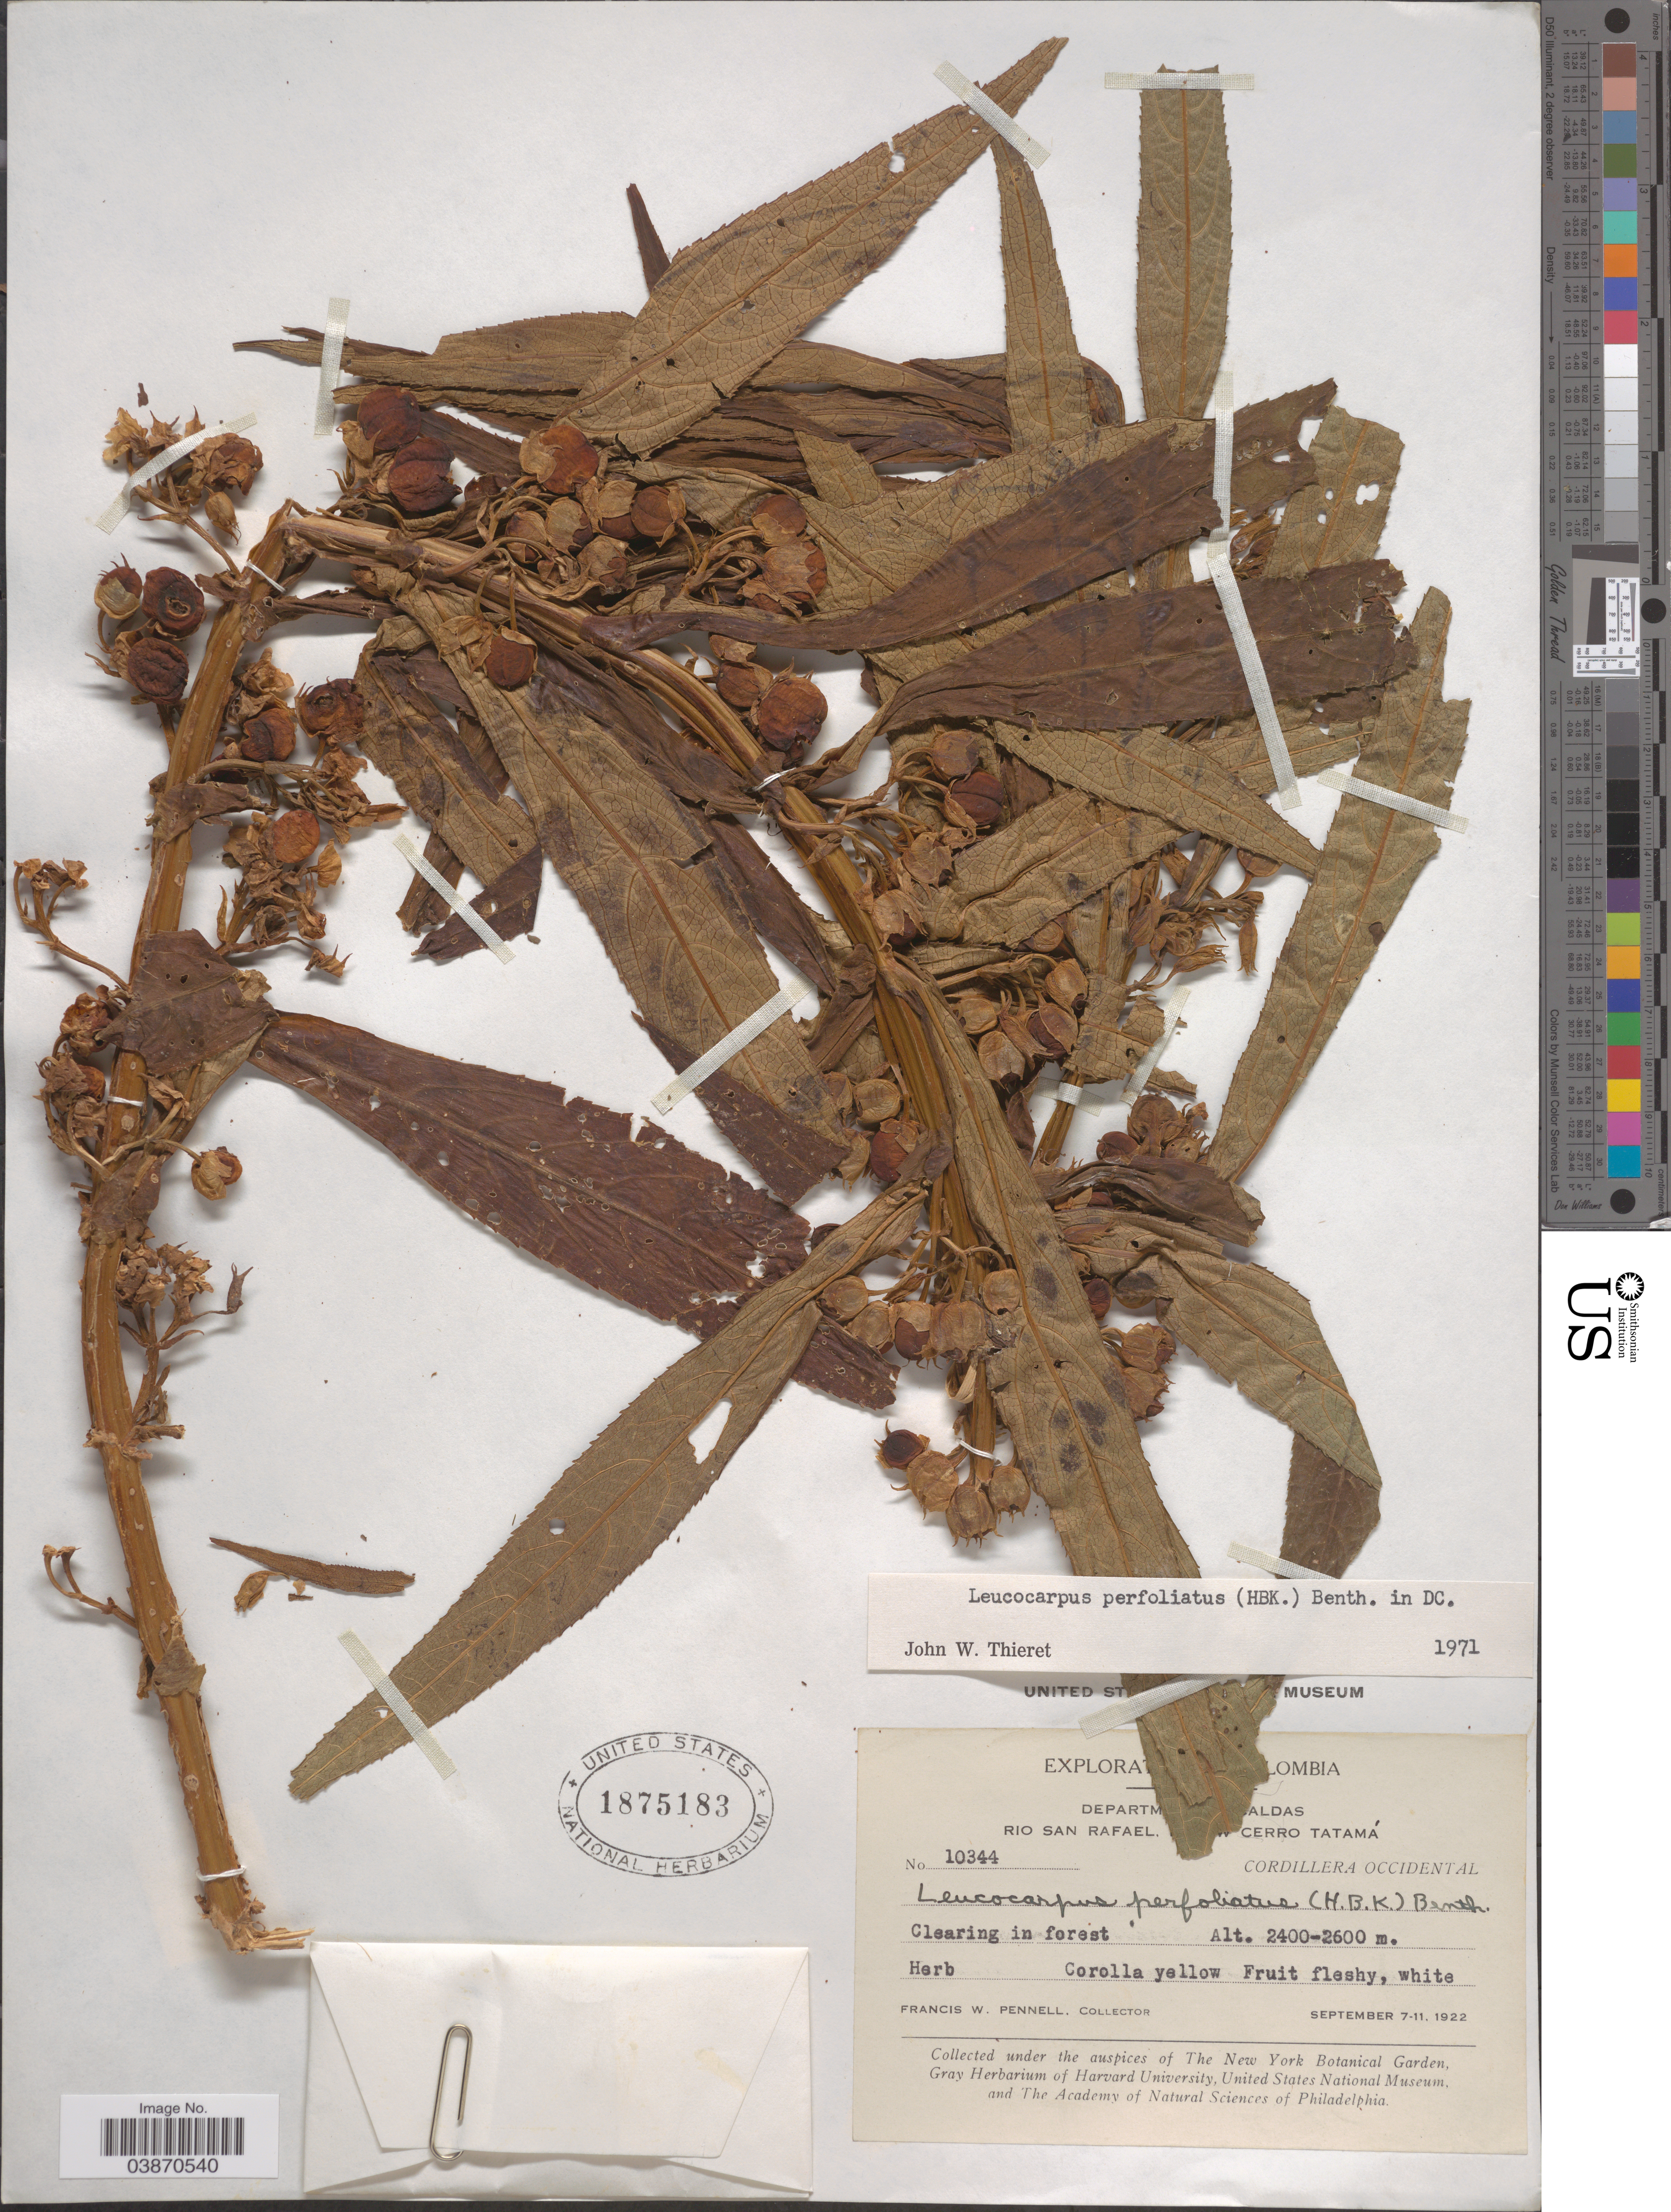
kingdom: Plantae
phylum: Tracheophyta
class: Magnoliopsida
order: Lamiales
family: Phrymaceae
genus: Leucocarpus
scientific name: Leucocarpus perfoliatus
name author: (Kunth) Benth.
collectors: F. W. Pennell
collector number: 10344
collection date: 1922-09-07/1922-09-11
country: Colombia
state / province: Caldas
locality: Rio San Rafael. Cerro Tatama, below Cordillera Occidental.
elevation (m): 2400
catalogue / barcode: US 1875183